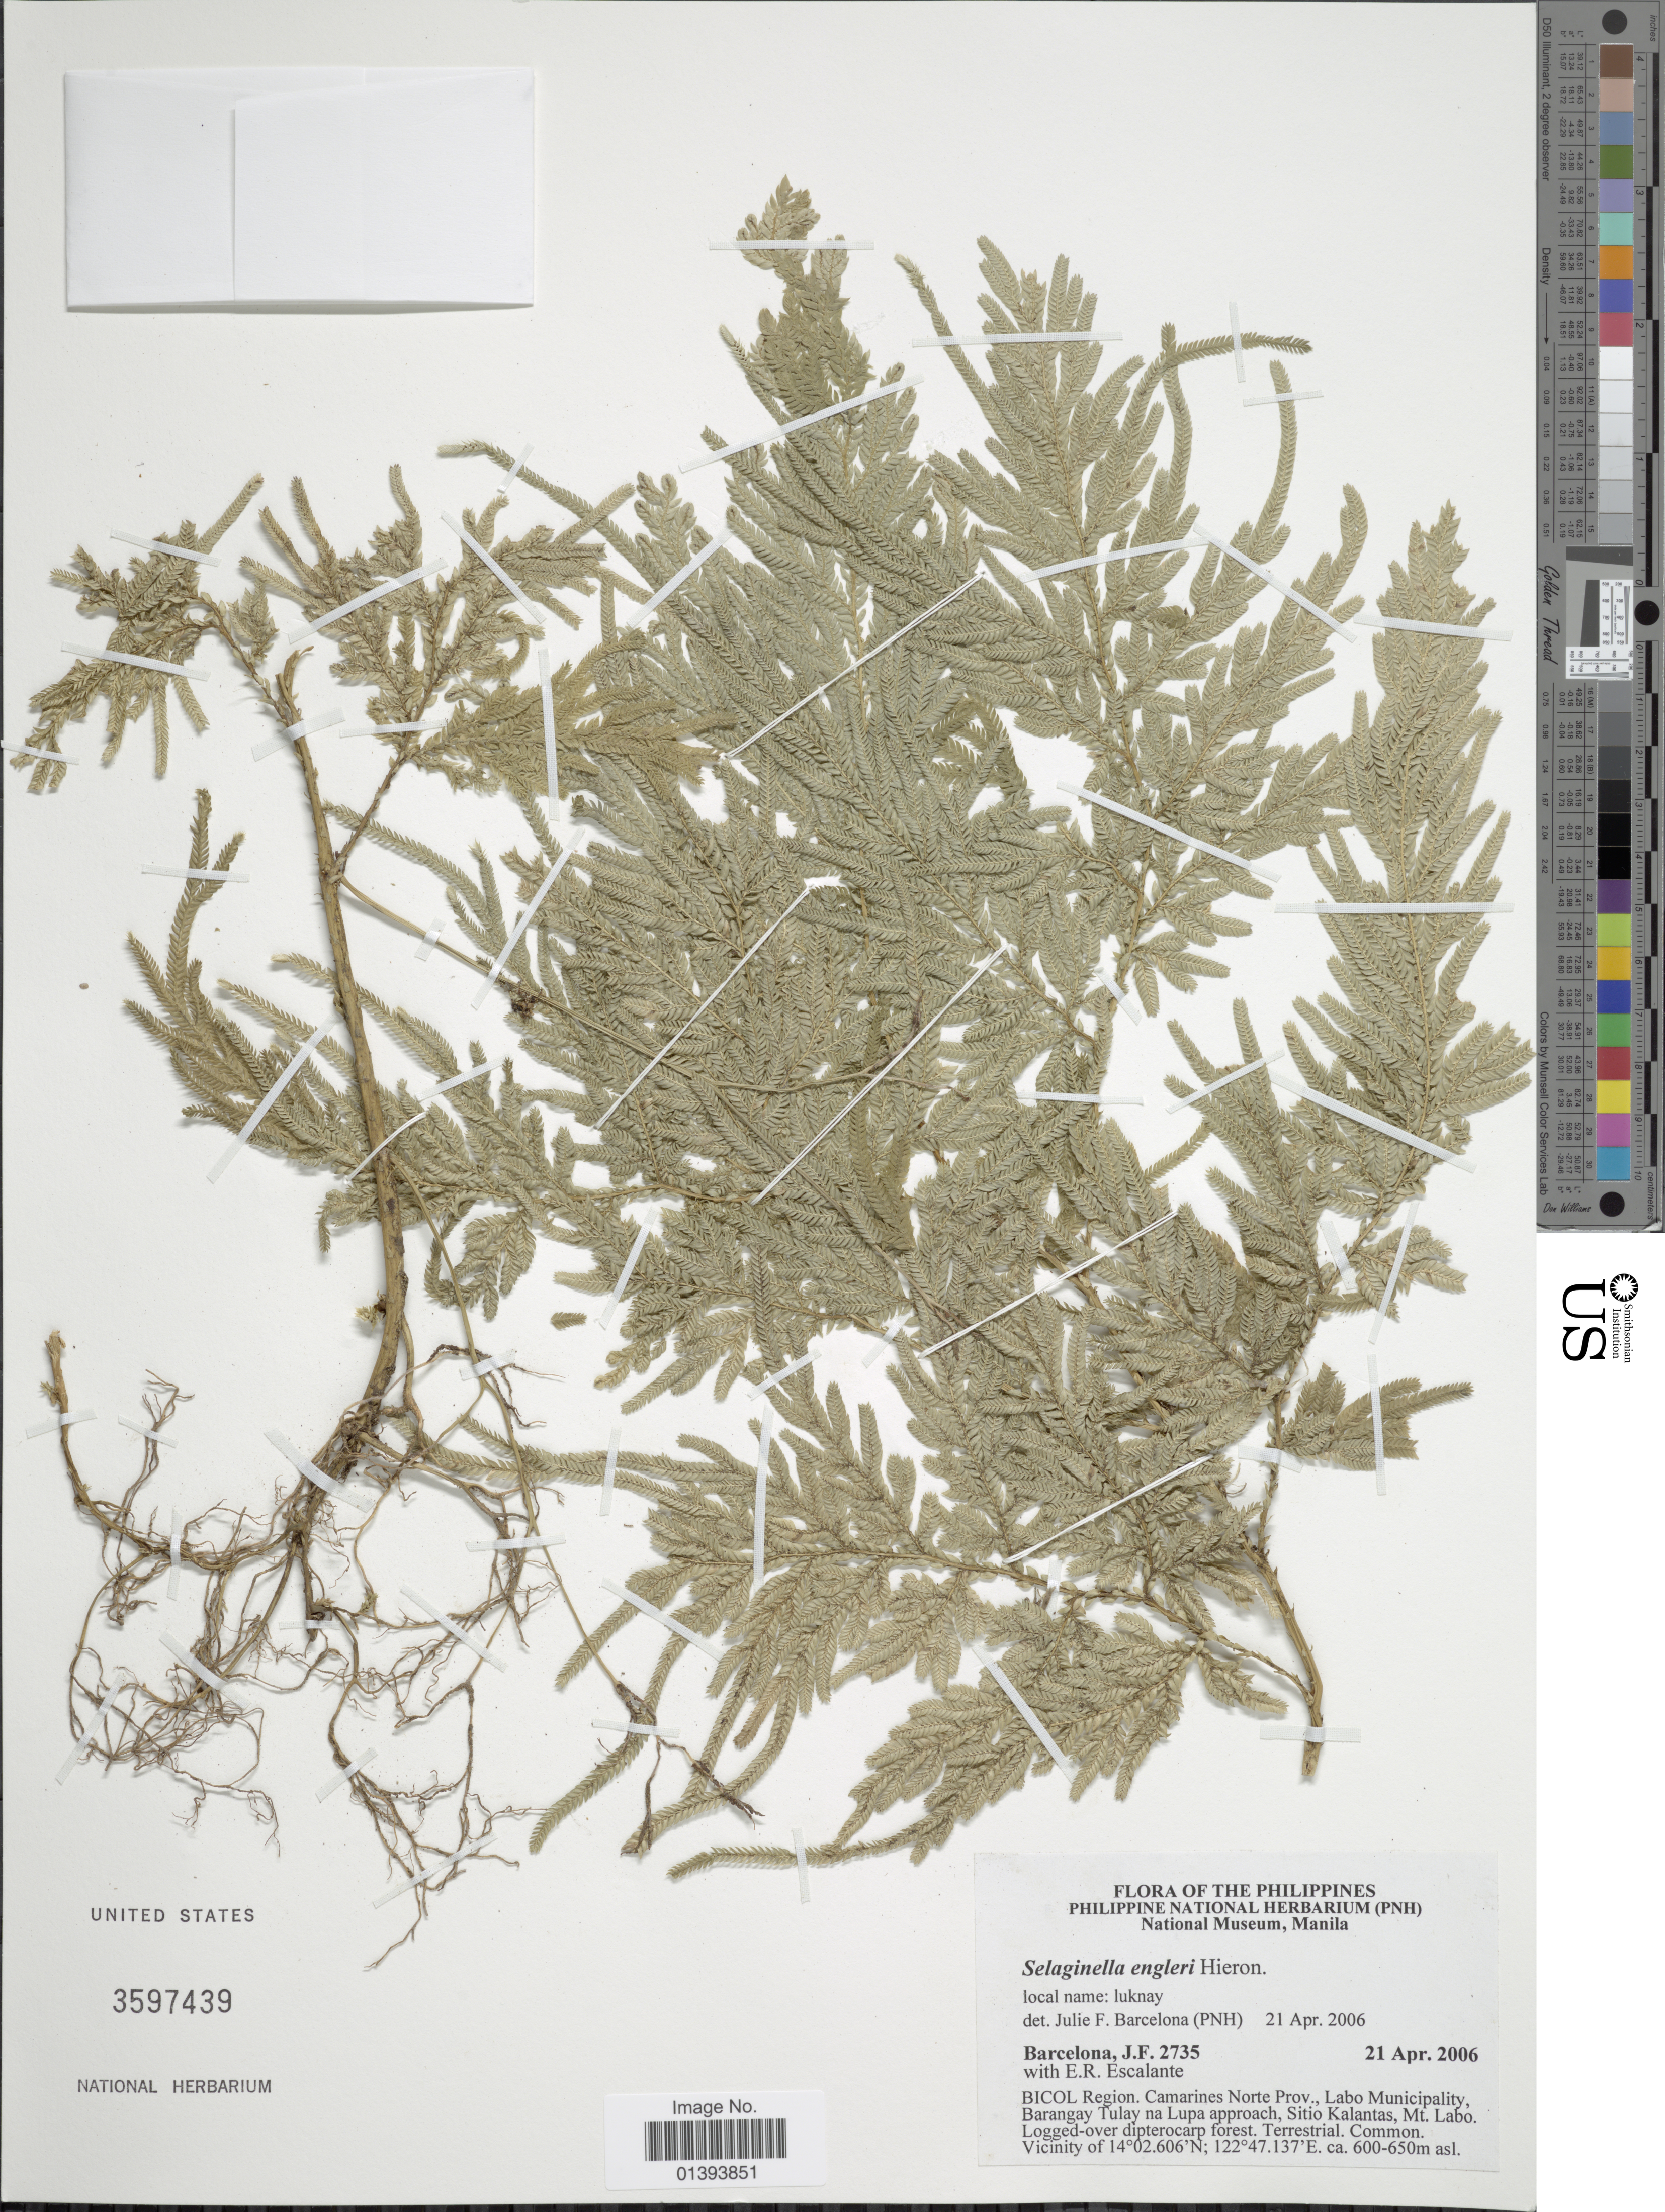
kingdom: Plantae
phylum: Tracheophyta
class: Lycopodiopsida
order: Selaginellales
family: Selaginellaceae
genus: Selaginella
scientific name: Selaginella engleri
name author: Hieron.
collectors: J. F. Barcelona & E. Escalante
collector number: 2735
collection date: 2006-04-21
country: Philippines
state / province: Bicol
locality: Bicol Region, Camarines Norte Prov., Labo Municipality, Barangay Tulay na Lupa approach, Sitio Kalantas, Mt. Labo.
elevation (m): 600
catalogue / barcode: US 3597439